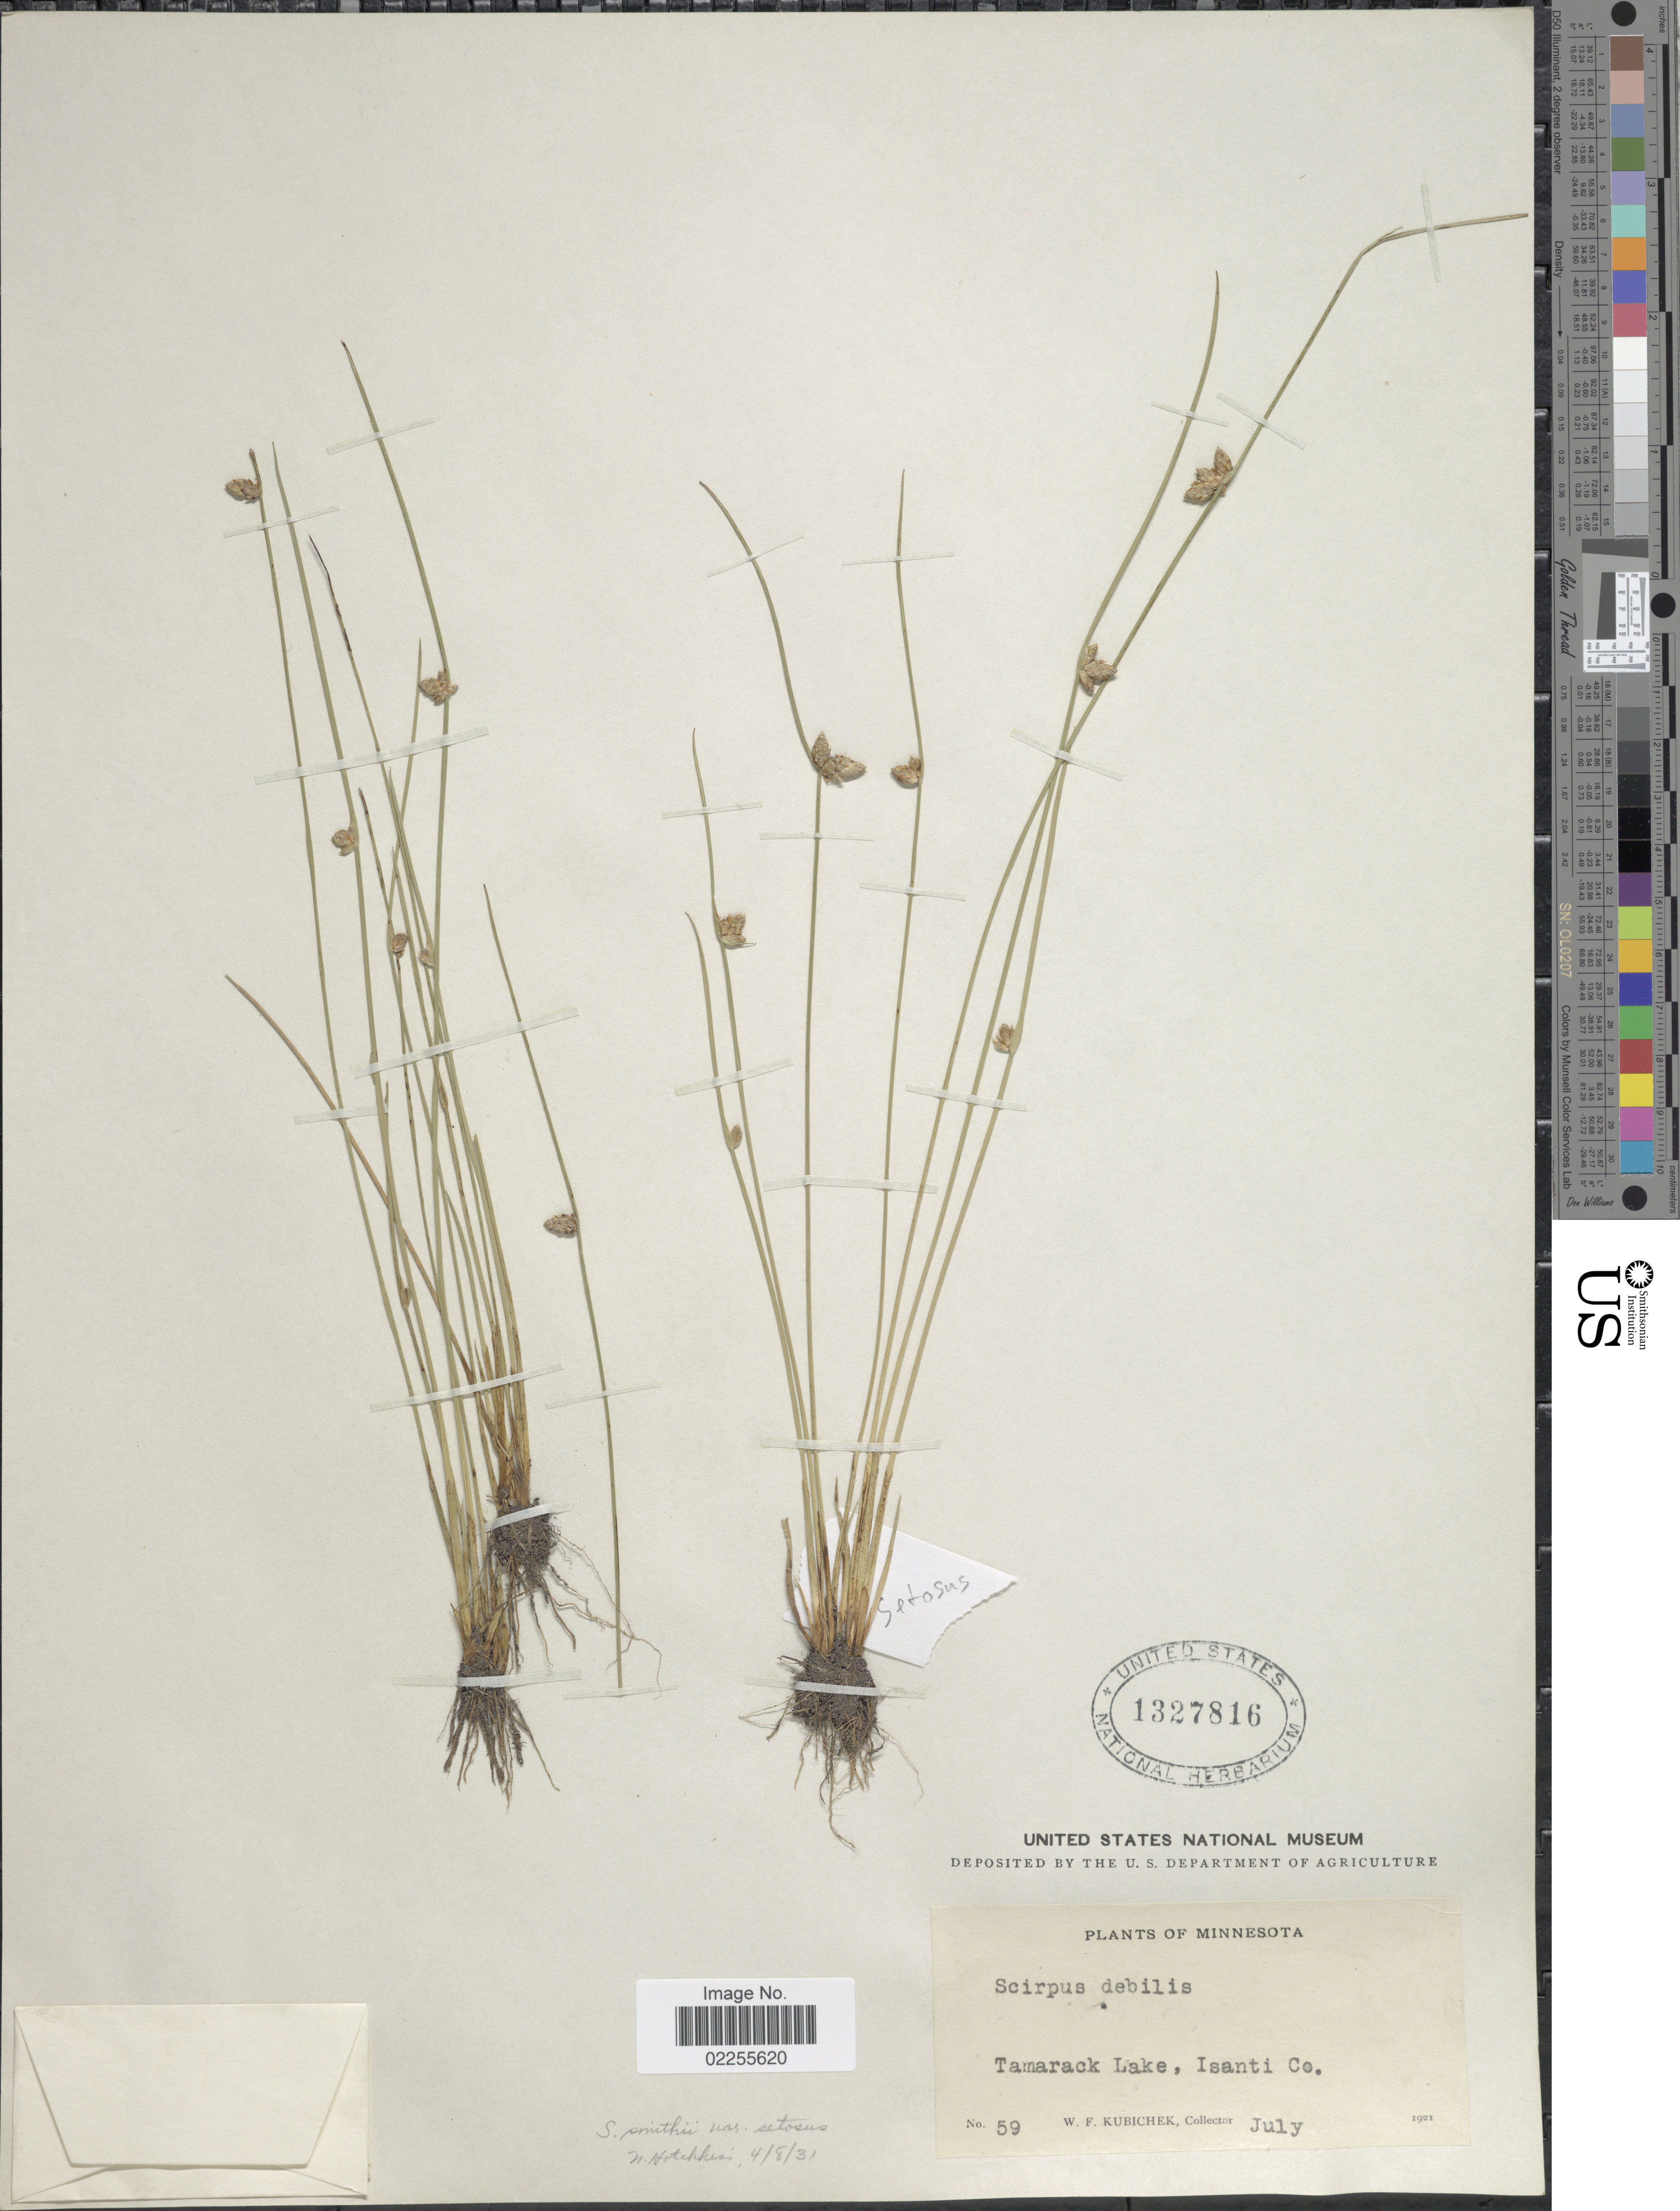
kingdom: Plantae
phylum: Tracheophyta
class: Liliopsida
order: Poales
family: Cyperaceae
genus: Schoenoplectus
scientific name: Schoenoplectus smithii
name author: (A. Gray) Soják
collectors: W. Kubichek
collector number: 59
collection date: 1921-07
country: United States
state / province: Minnesota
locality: Tamarack Lake, Isanti Co.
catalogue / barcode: US 1327816